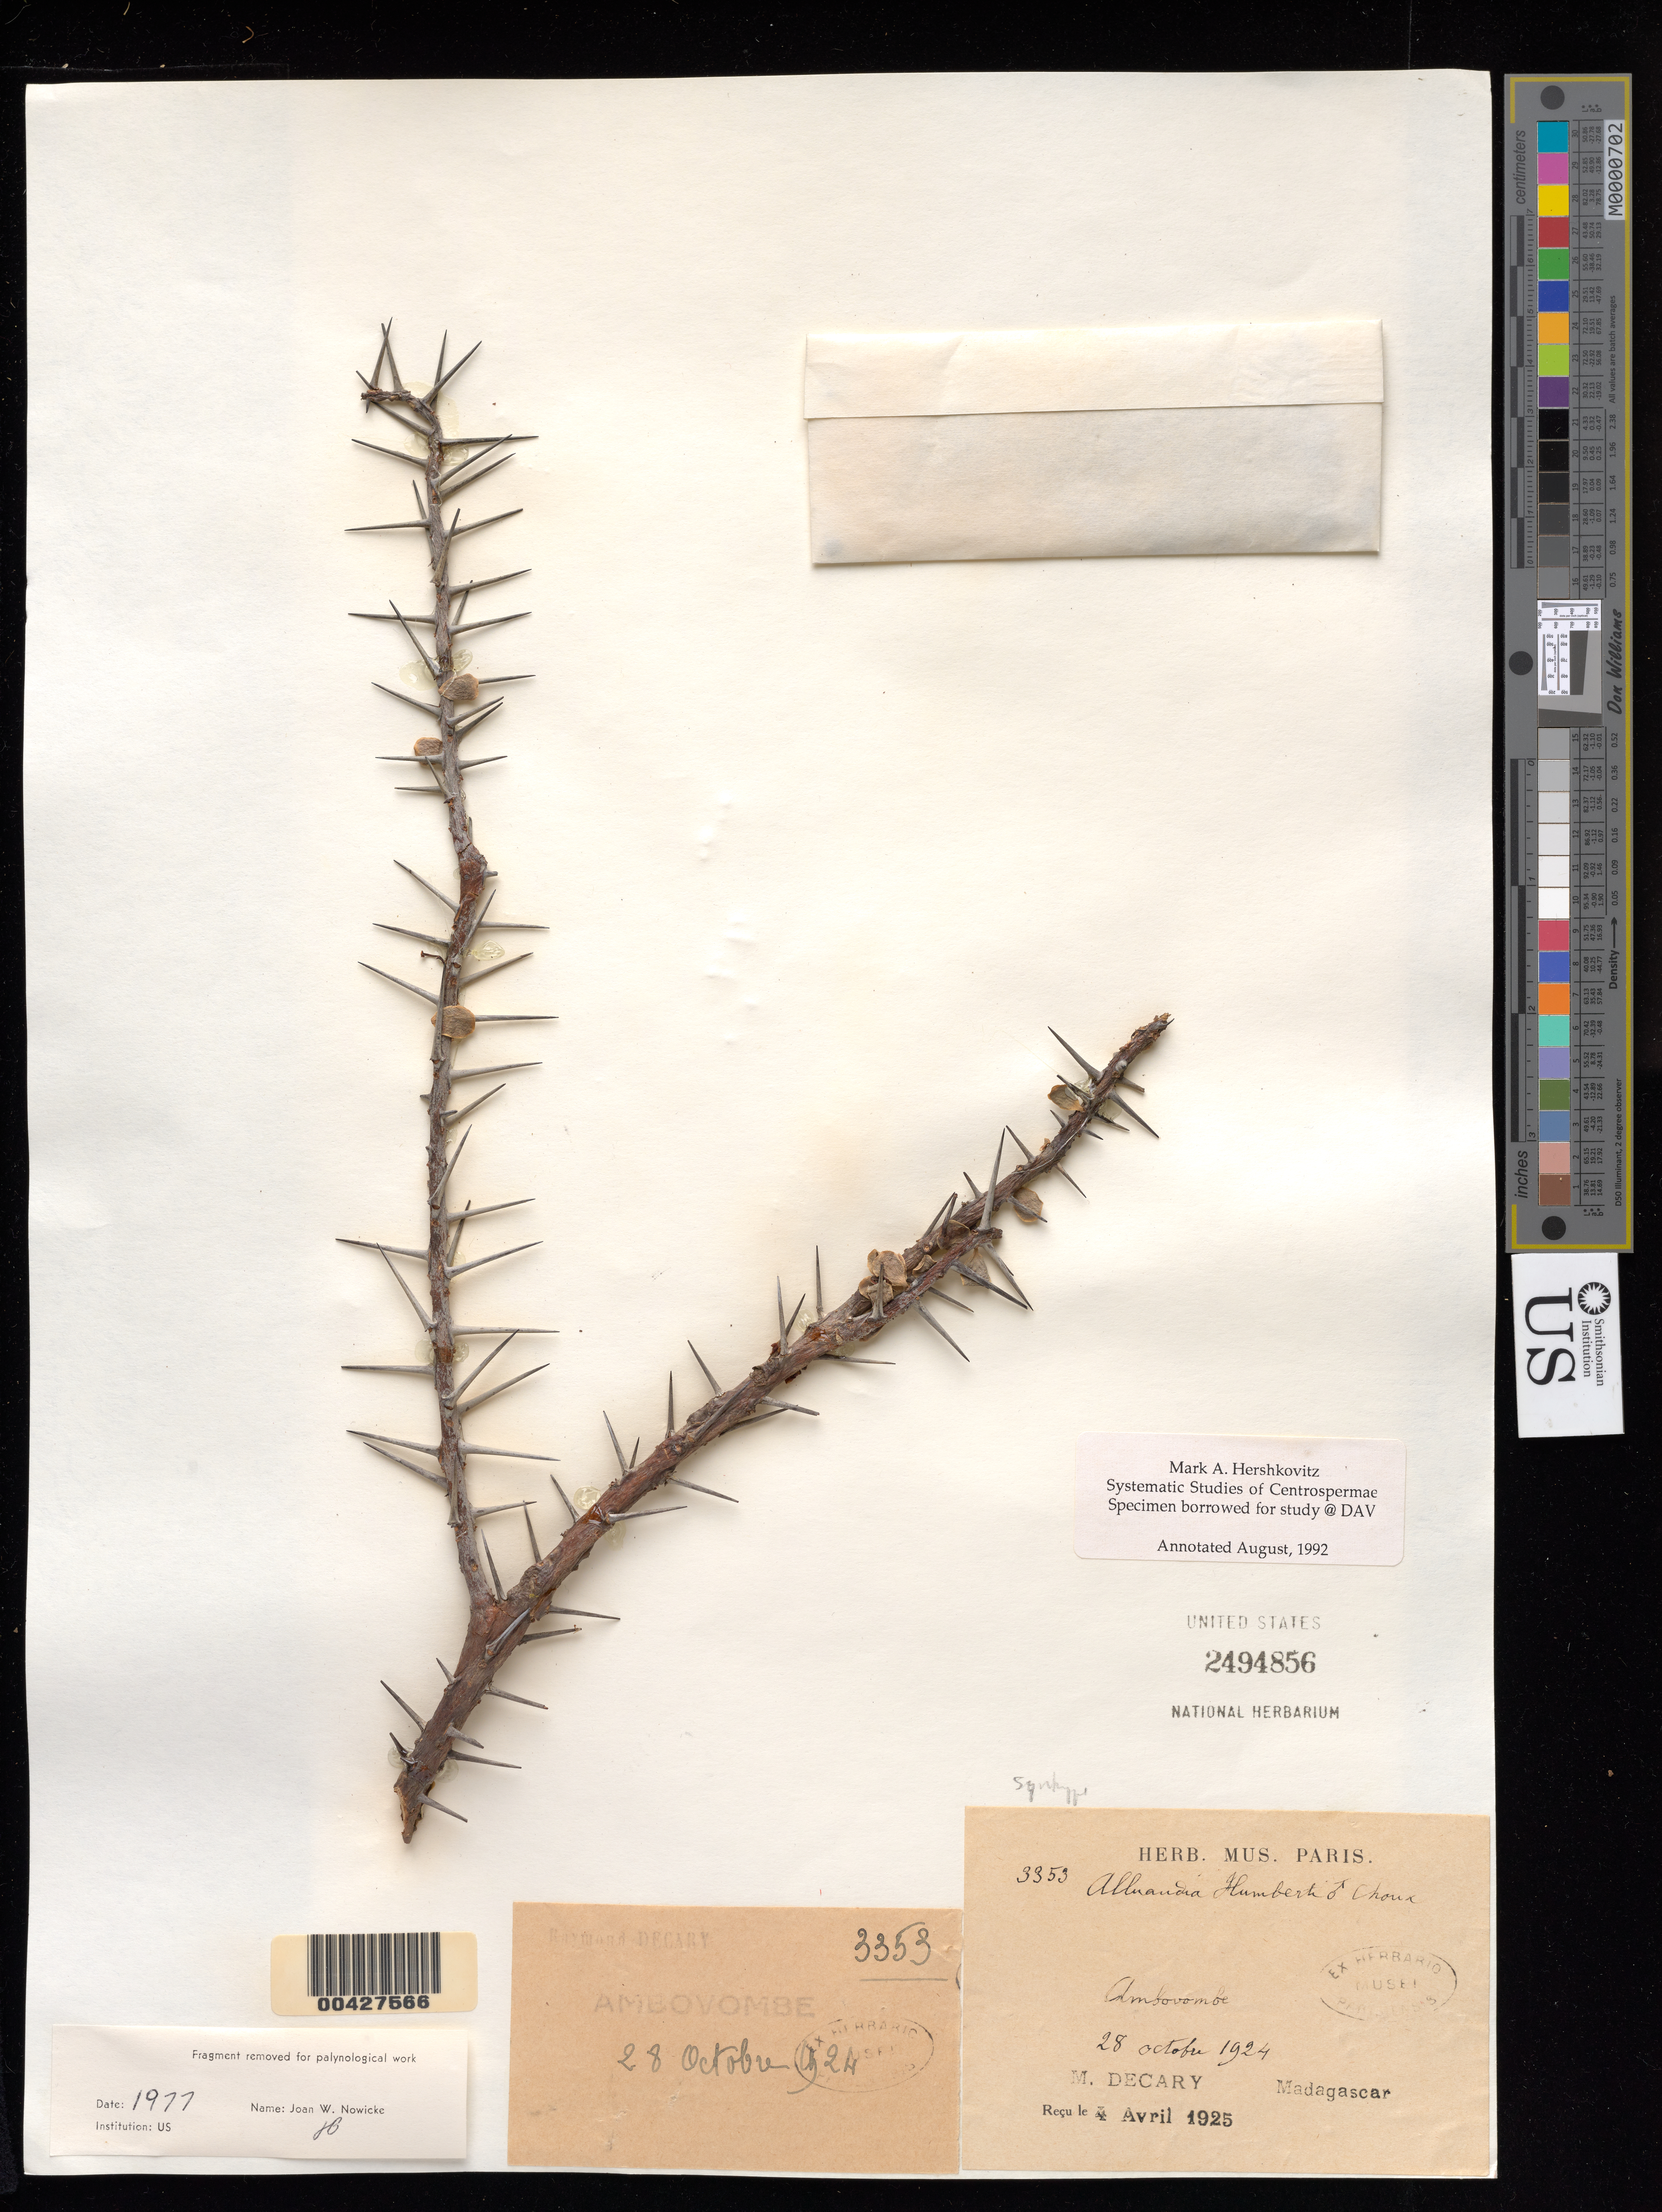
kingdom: Plantae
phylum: Tracheophyta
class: Magnoliopsida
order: Caryophyllales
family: Didiereaceae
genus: Alluaudia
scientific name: Alluaudia humbertii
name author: Choux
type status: Syntype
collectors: R. Decary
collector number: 3353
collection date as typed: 28 Oct 1924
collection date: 1924-10-28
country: Madagascar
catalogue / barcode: US 2494856